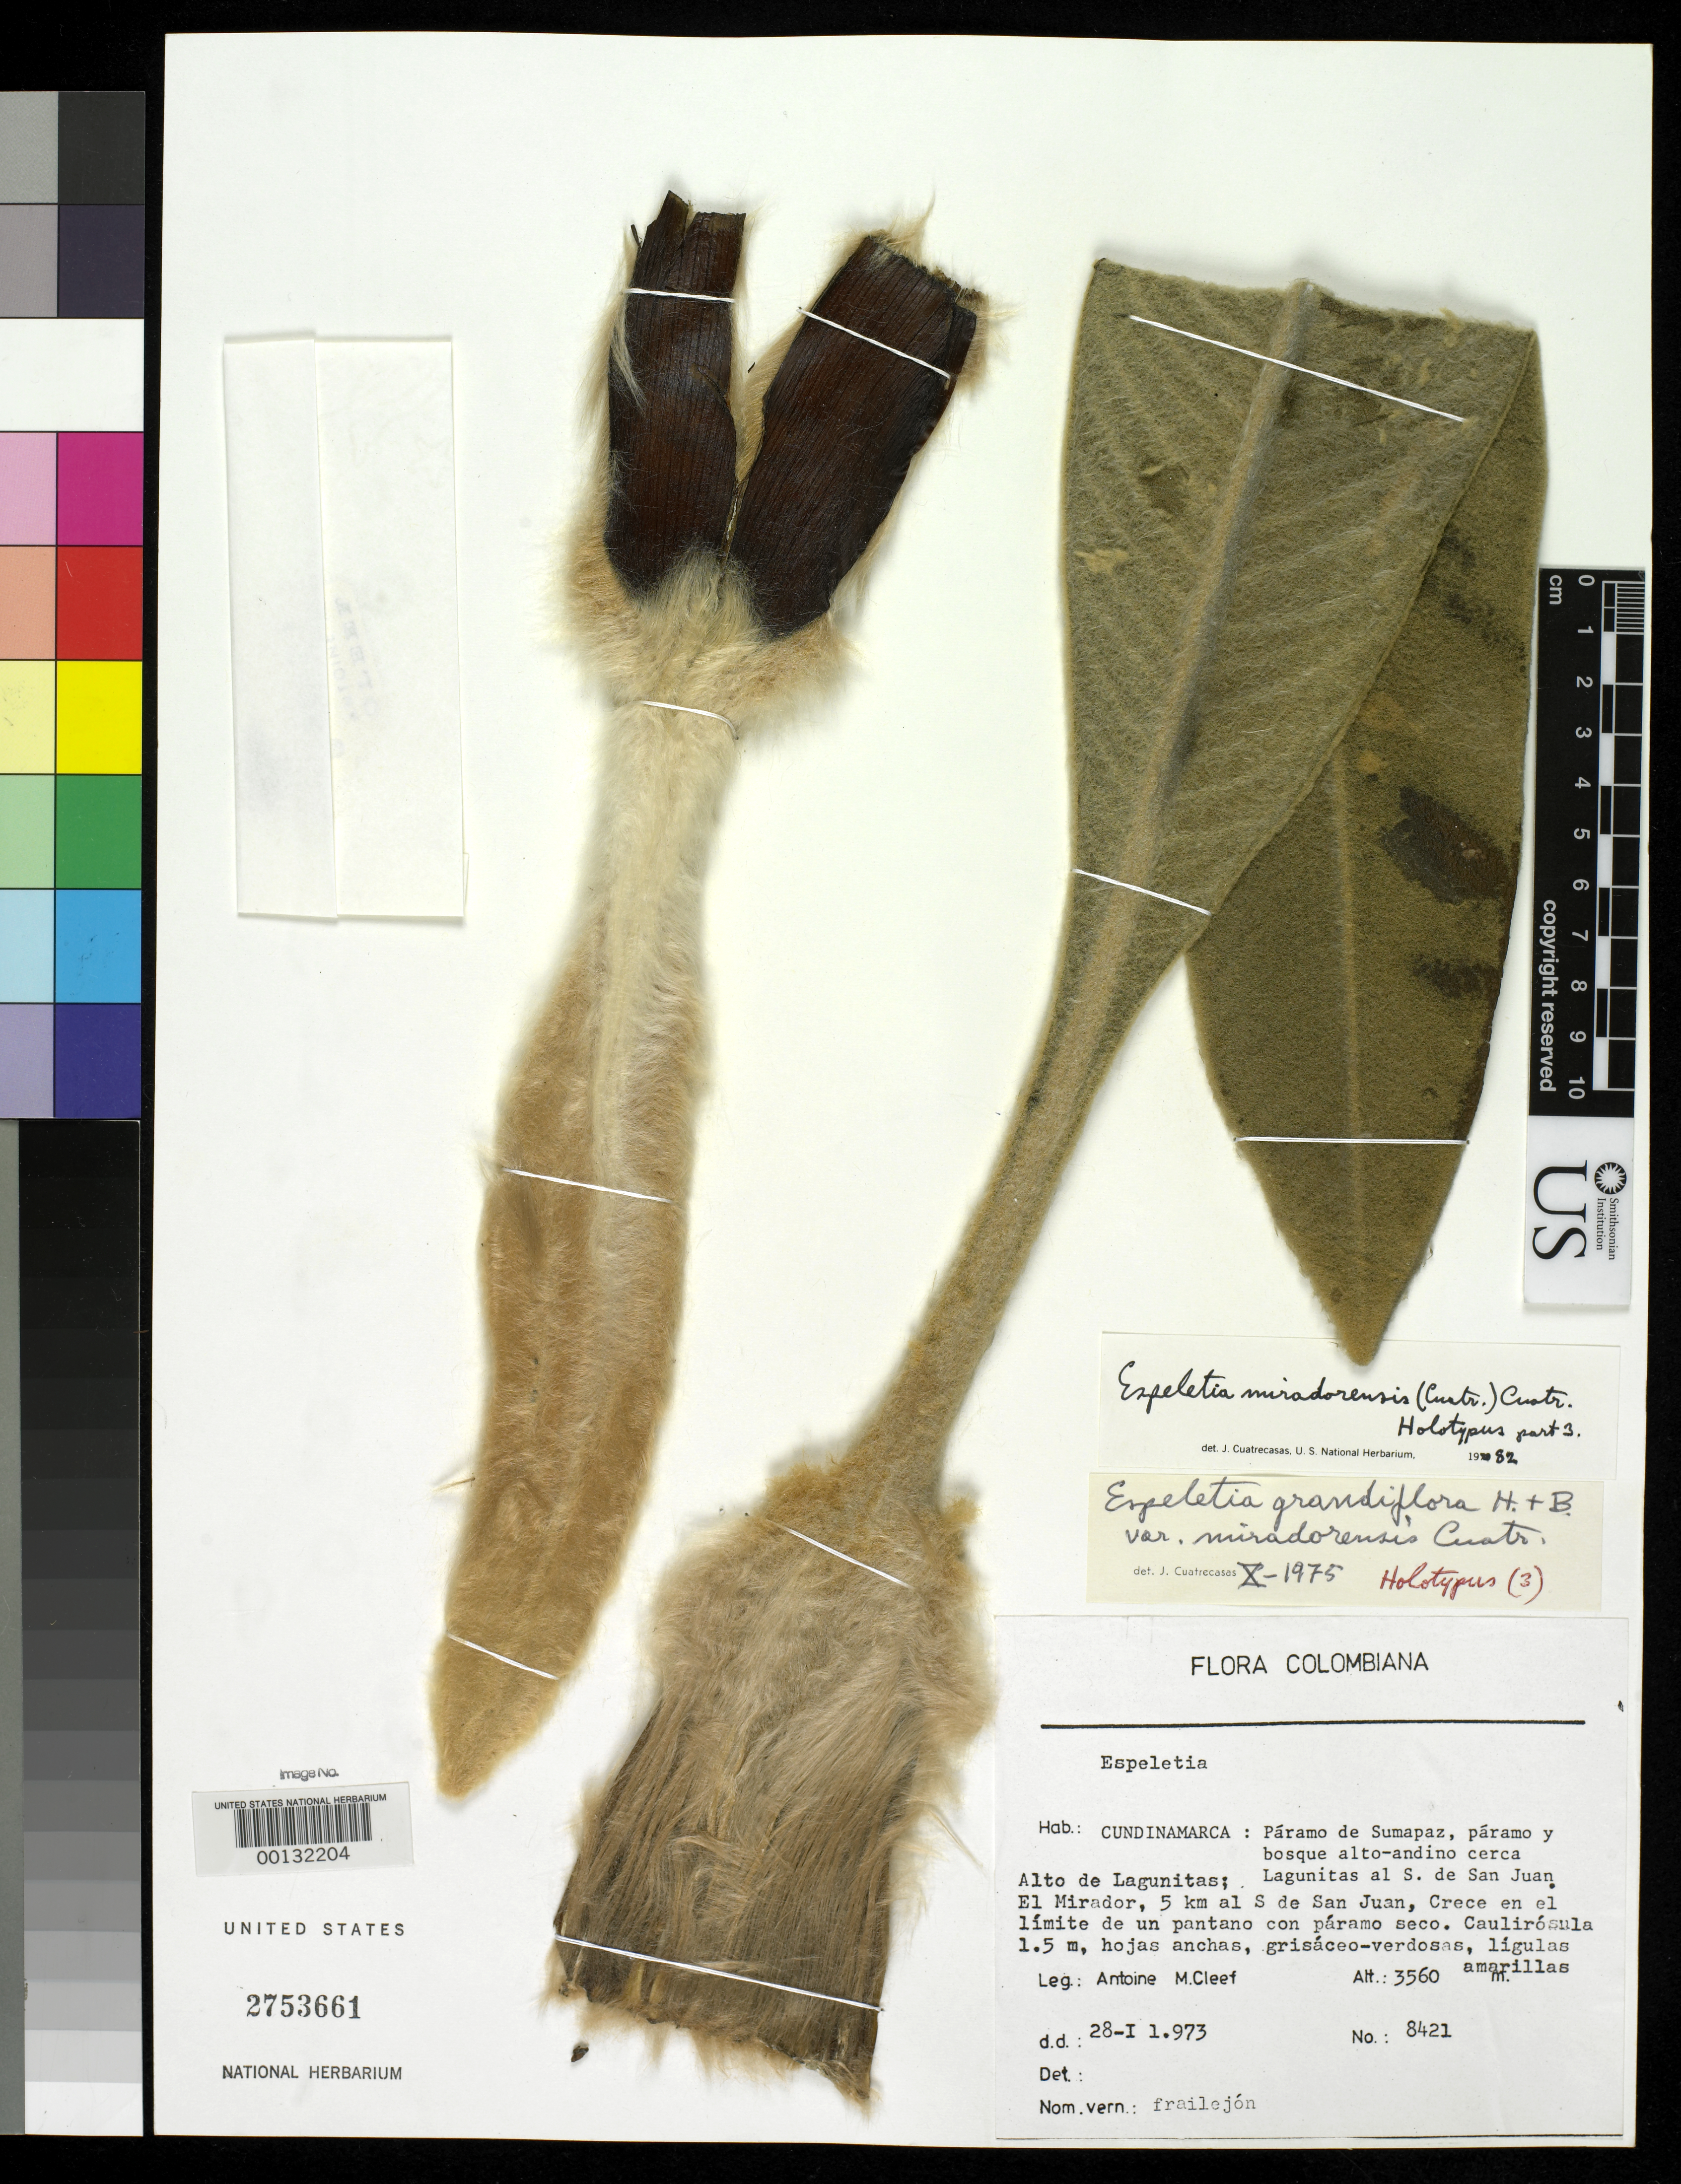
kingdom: Plantae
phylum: Tracheophyta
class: Magnoliopsida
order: Asterales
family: Asteraceae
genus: Espeletia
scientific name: Espeletia grandiflora var. miradorensis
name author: Cuatrec.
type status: Holotype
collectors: A. M. Cleef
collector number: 8421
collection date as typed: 28 Jan 1973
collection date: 1973-01-28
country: Colombia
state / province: Cundinamarca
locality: Páramo de Sumapaz, Cerca Alto de Lagunitas, Lagunitas S de San Juan, El Mirador, 5 km S de San Juan. [Páramo de Sumapaz, near Alto de Lagunitas (?), Lagunitas (little lagoons?) S of San Juan, El Mirador (the ov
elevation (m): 3560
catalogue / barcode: US 2753661